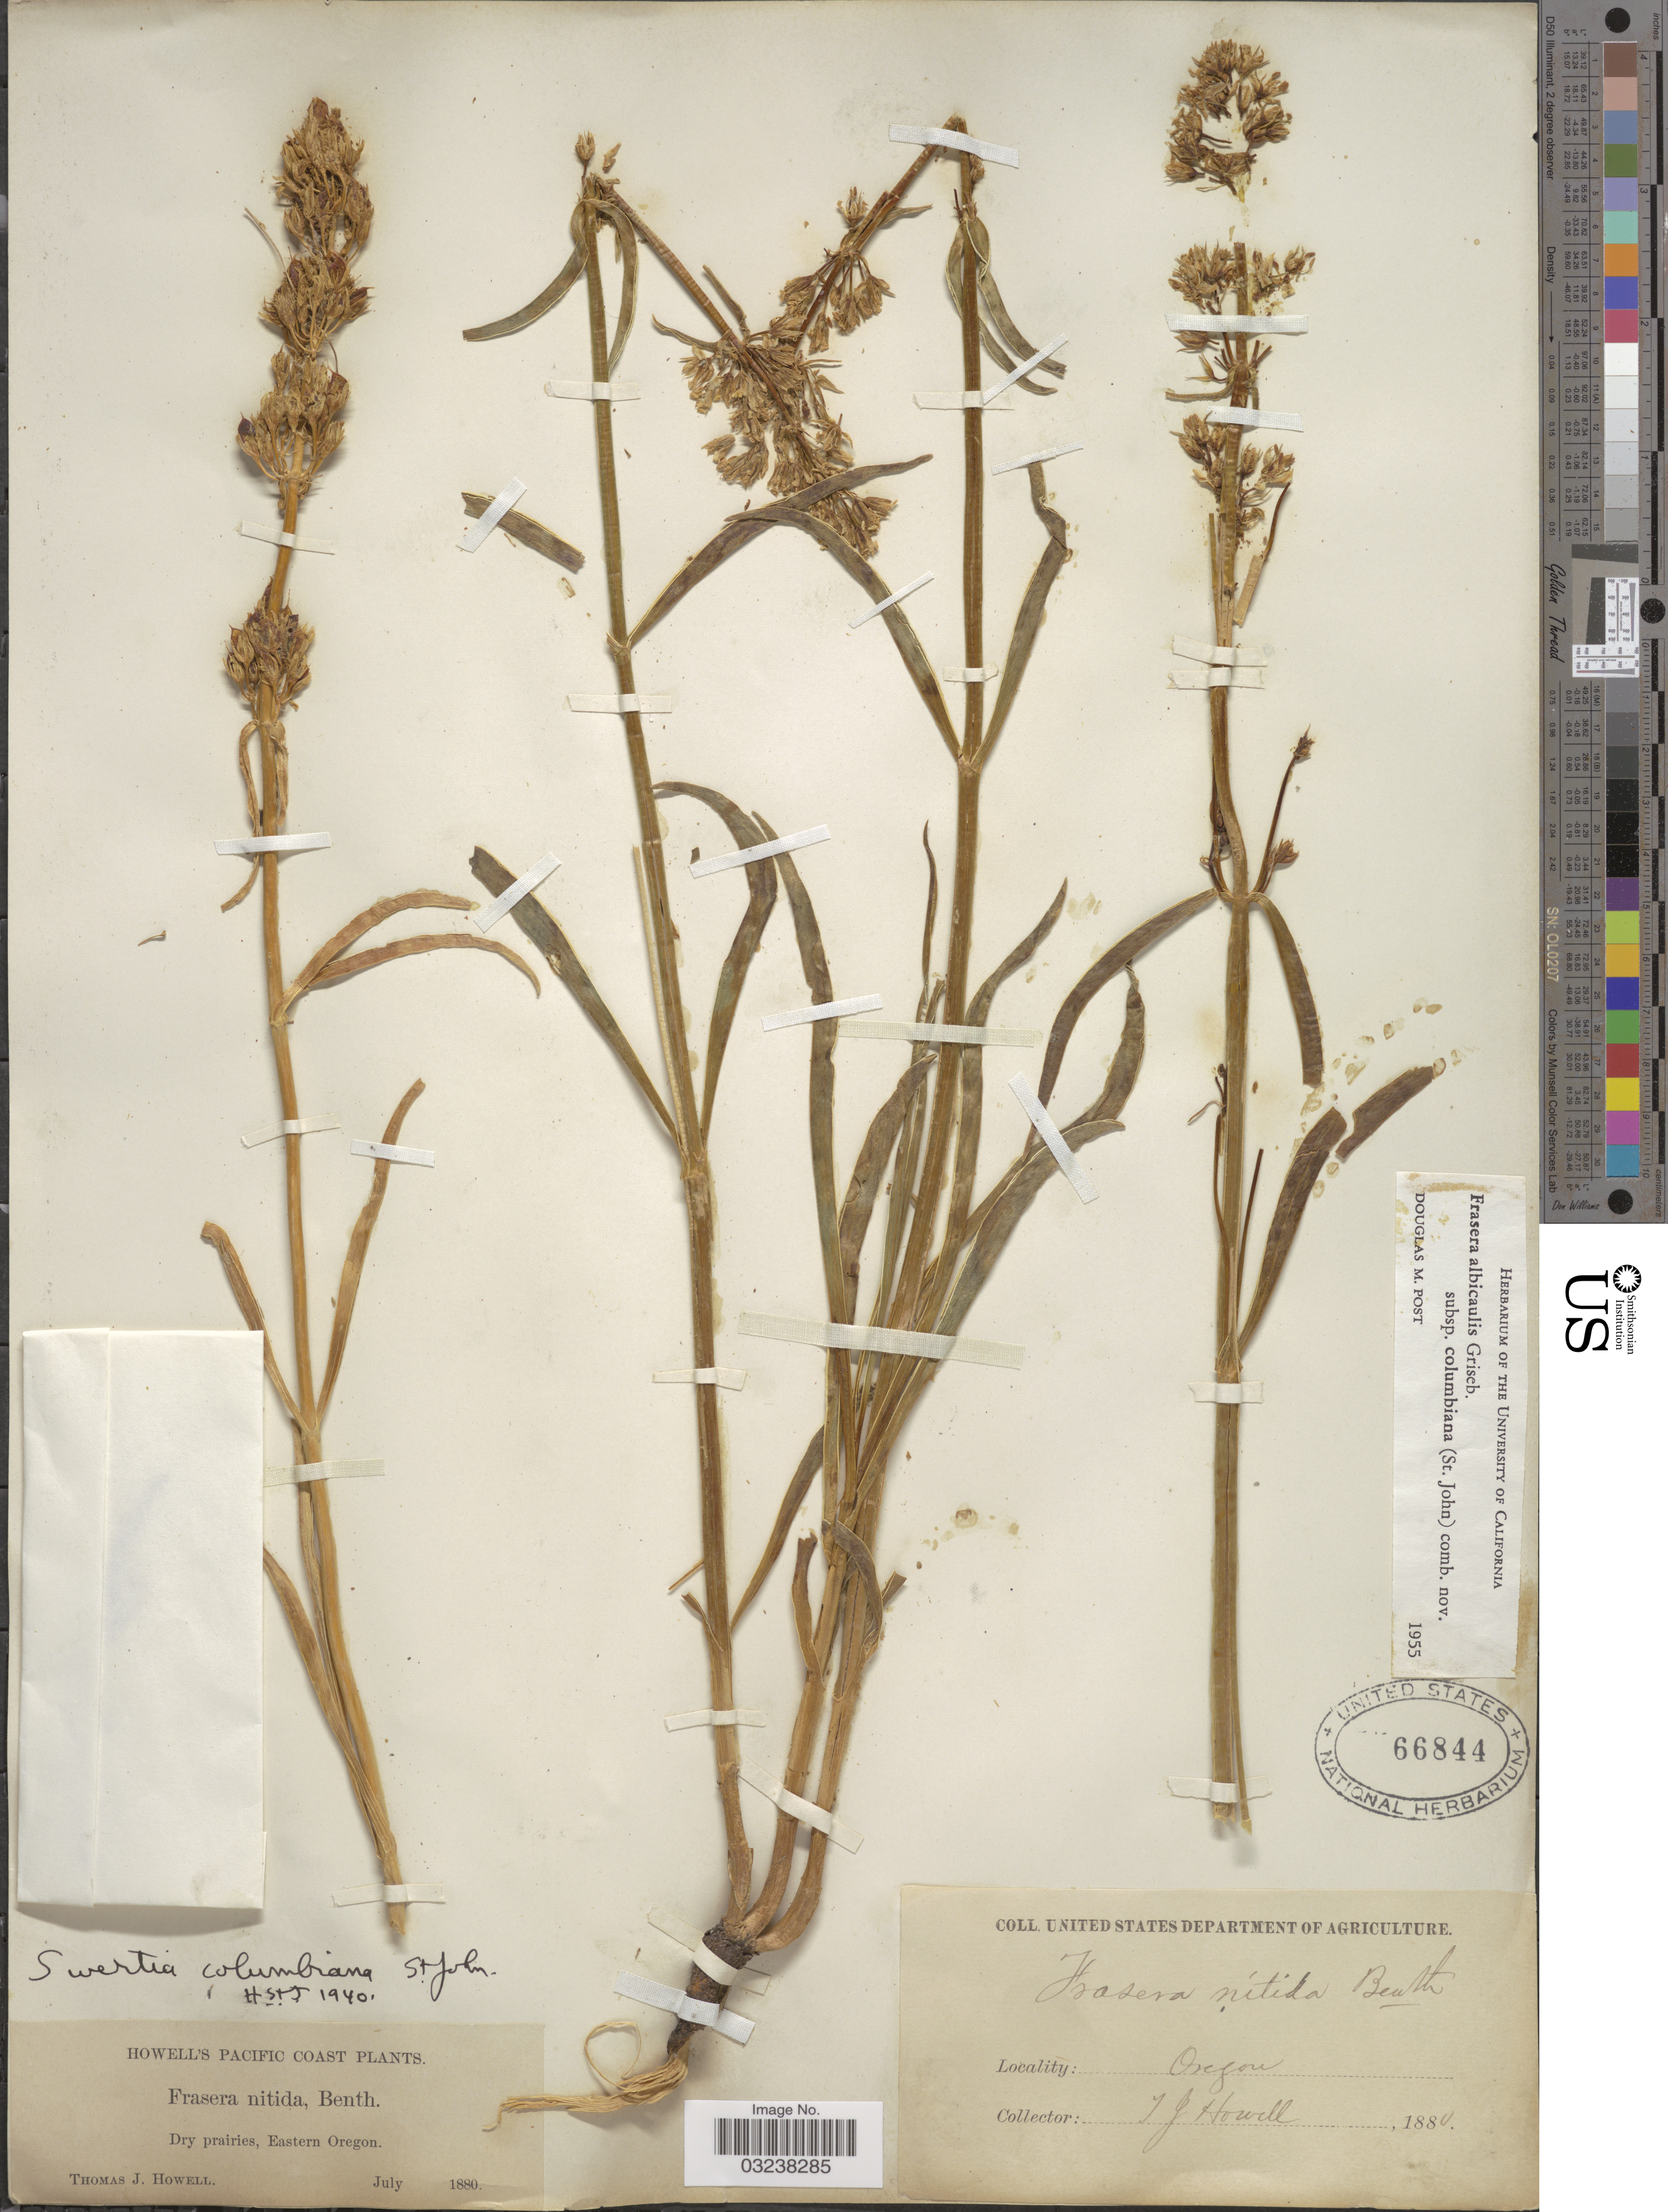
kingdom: Plantae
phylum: Tracheophyta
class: Magnoliopsida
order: Gentianales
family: Gentianaceae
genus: Swertia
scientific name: Swertia albicaulis var. columbiana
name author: (H. St. John) J.S. Pringle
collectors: T. J. Howell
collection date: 1880-07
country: United States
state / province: Oregon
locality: Pacific Coast. Eastern Oregon.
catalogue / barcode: US 66844